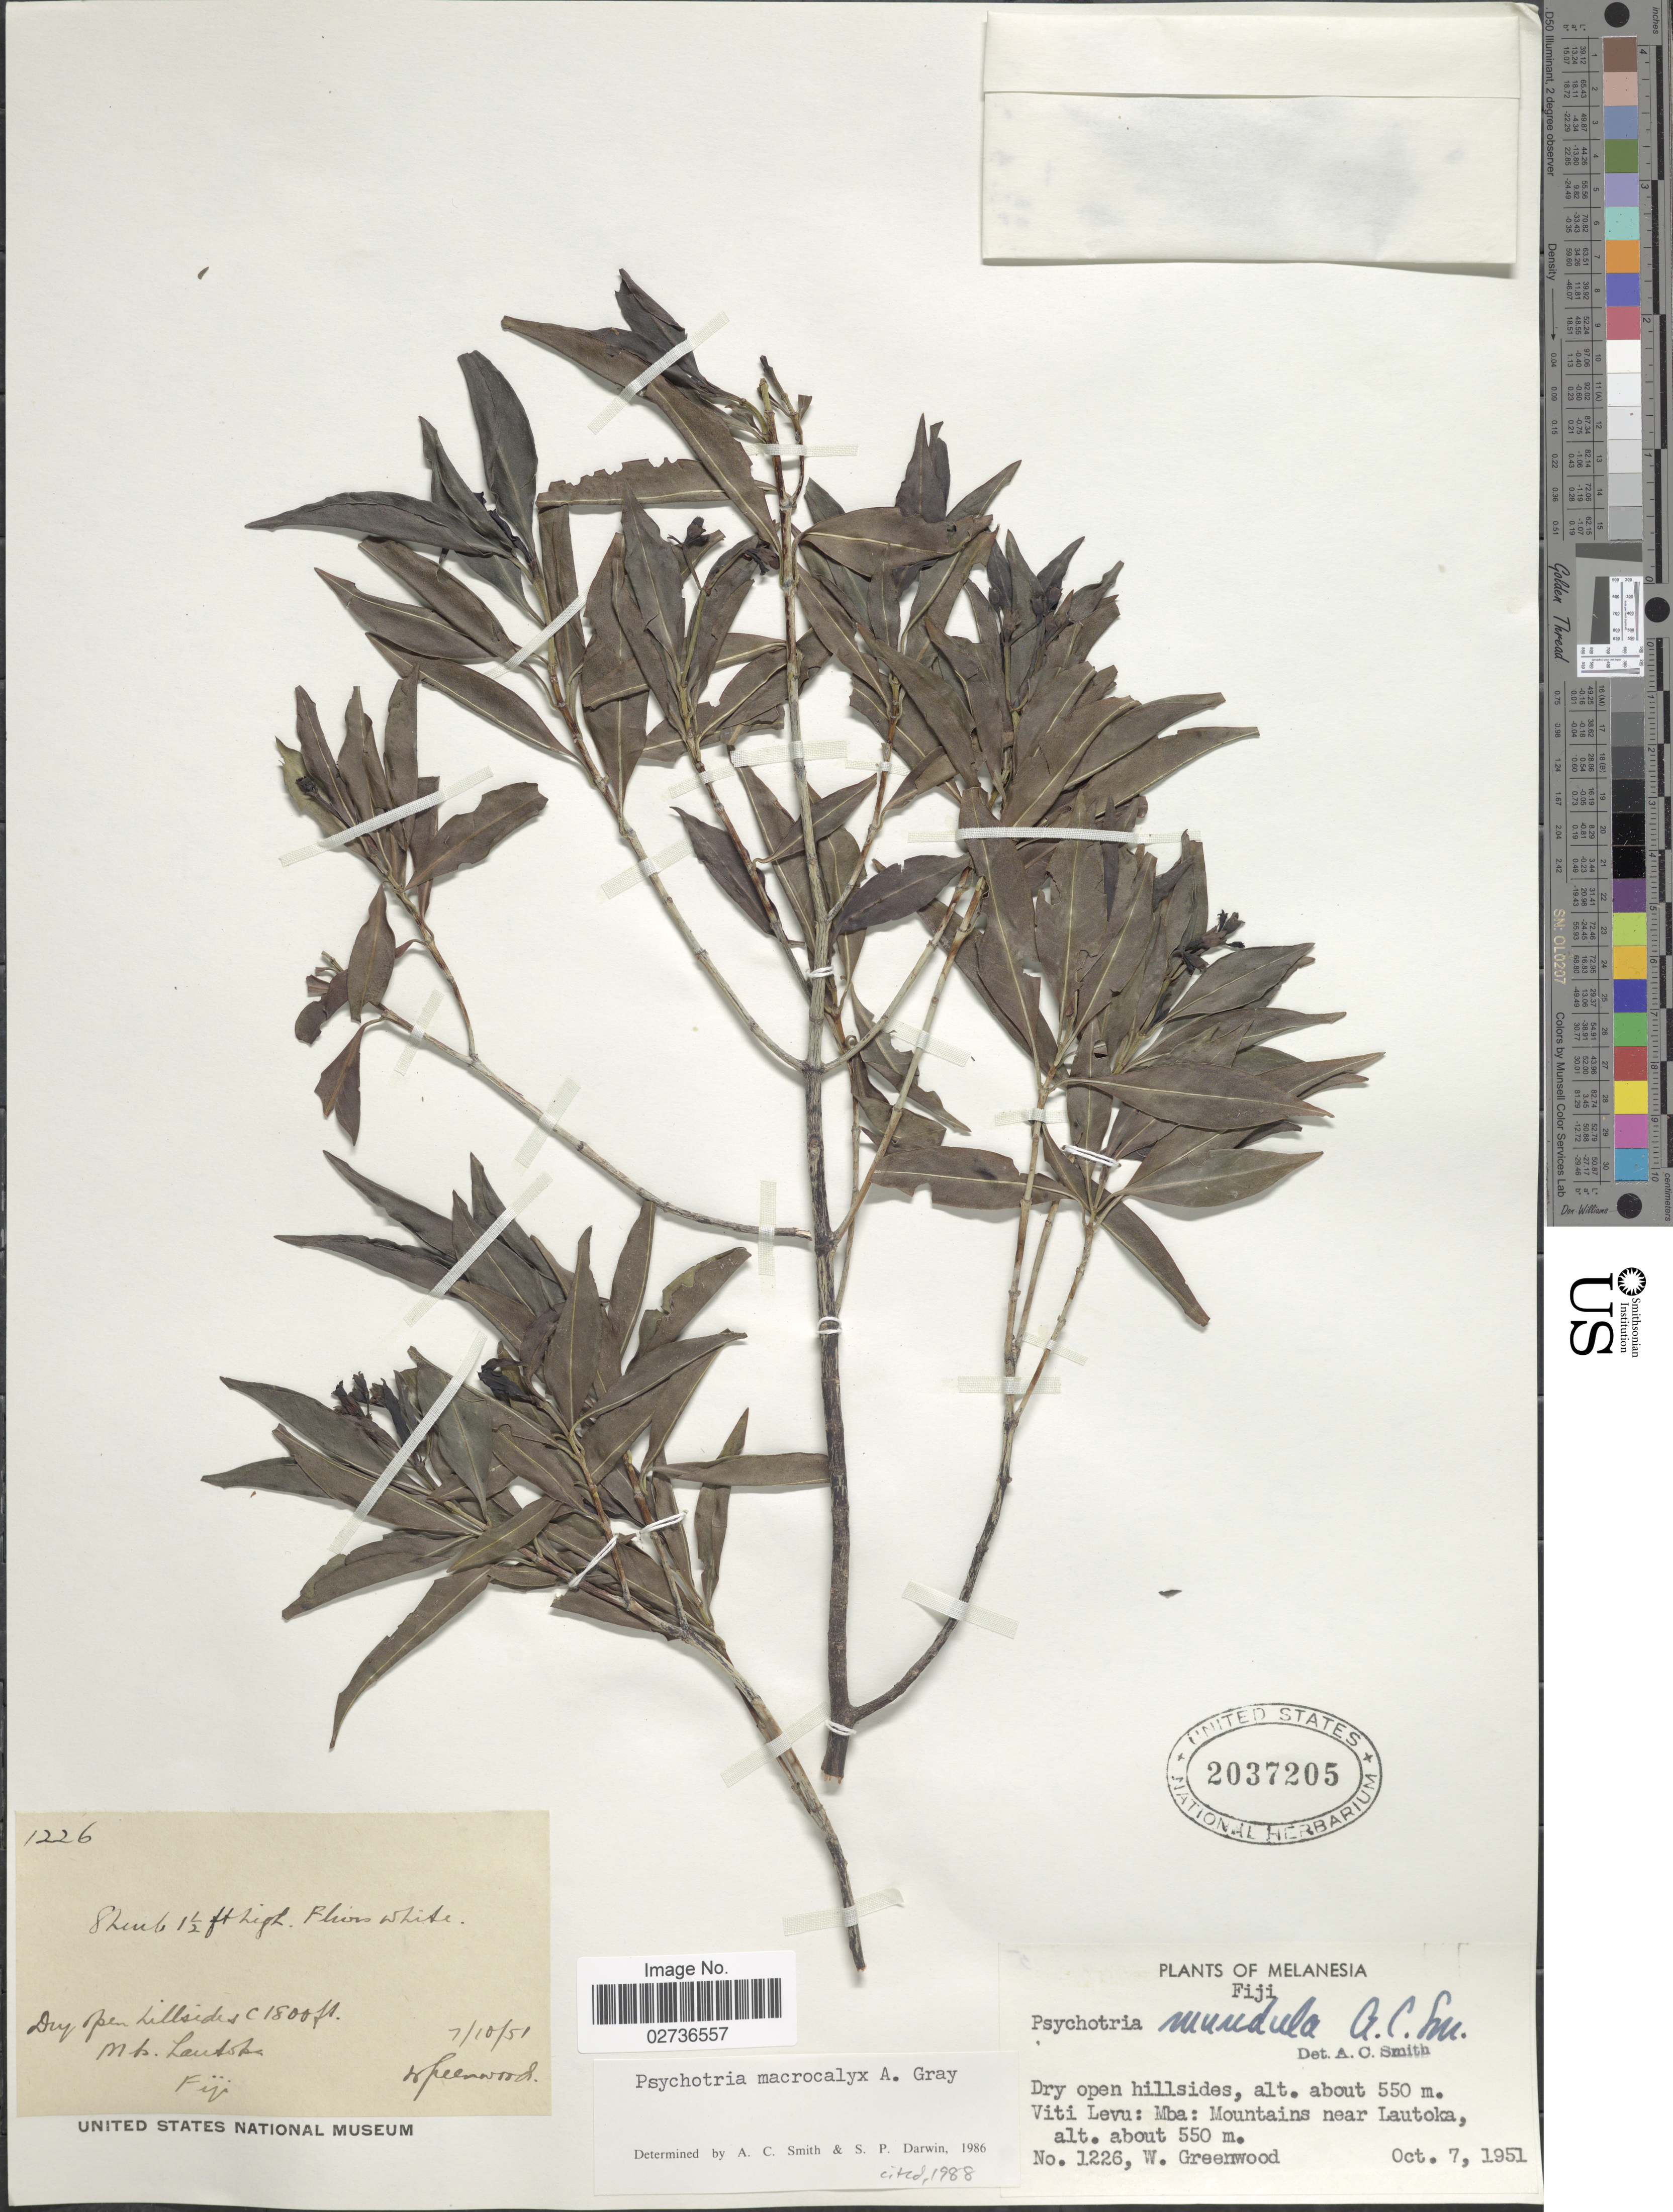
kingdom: Plantae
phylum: Tracheophyta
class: Magnoliopsida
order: Gentianales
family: Rubiaceae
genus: Psychotria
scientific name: Psychotria macrocalyx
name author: A. Gray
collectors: W. Greenwood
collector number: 1226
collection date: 1951-10-07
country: Fiji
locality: Viti Levu: Mba: Mountains near Lautoka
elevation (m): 550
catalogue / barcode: US 2037205